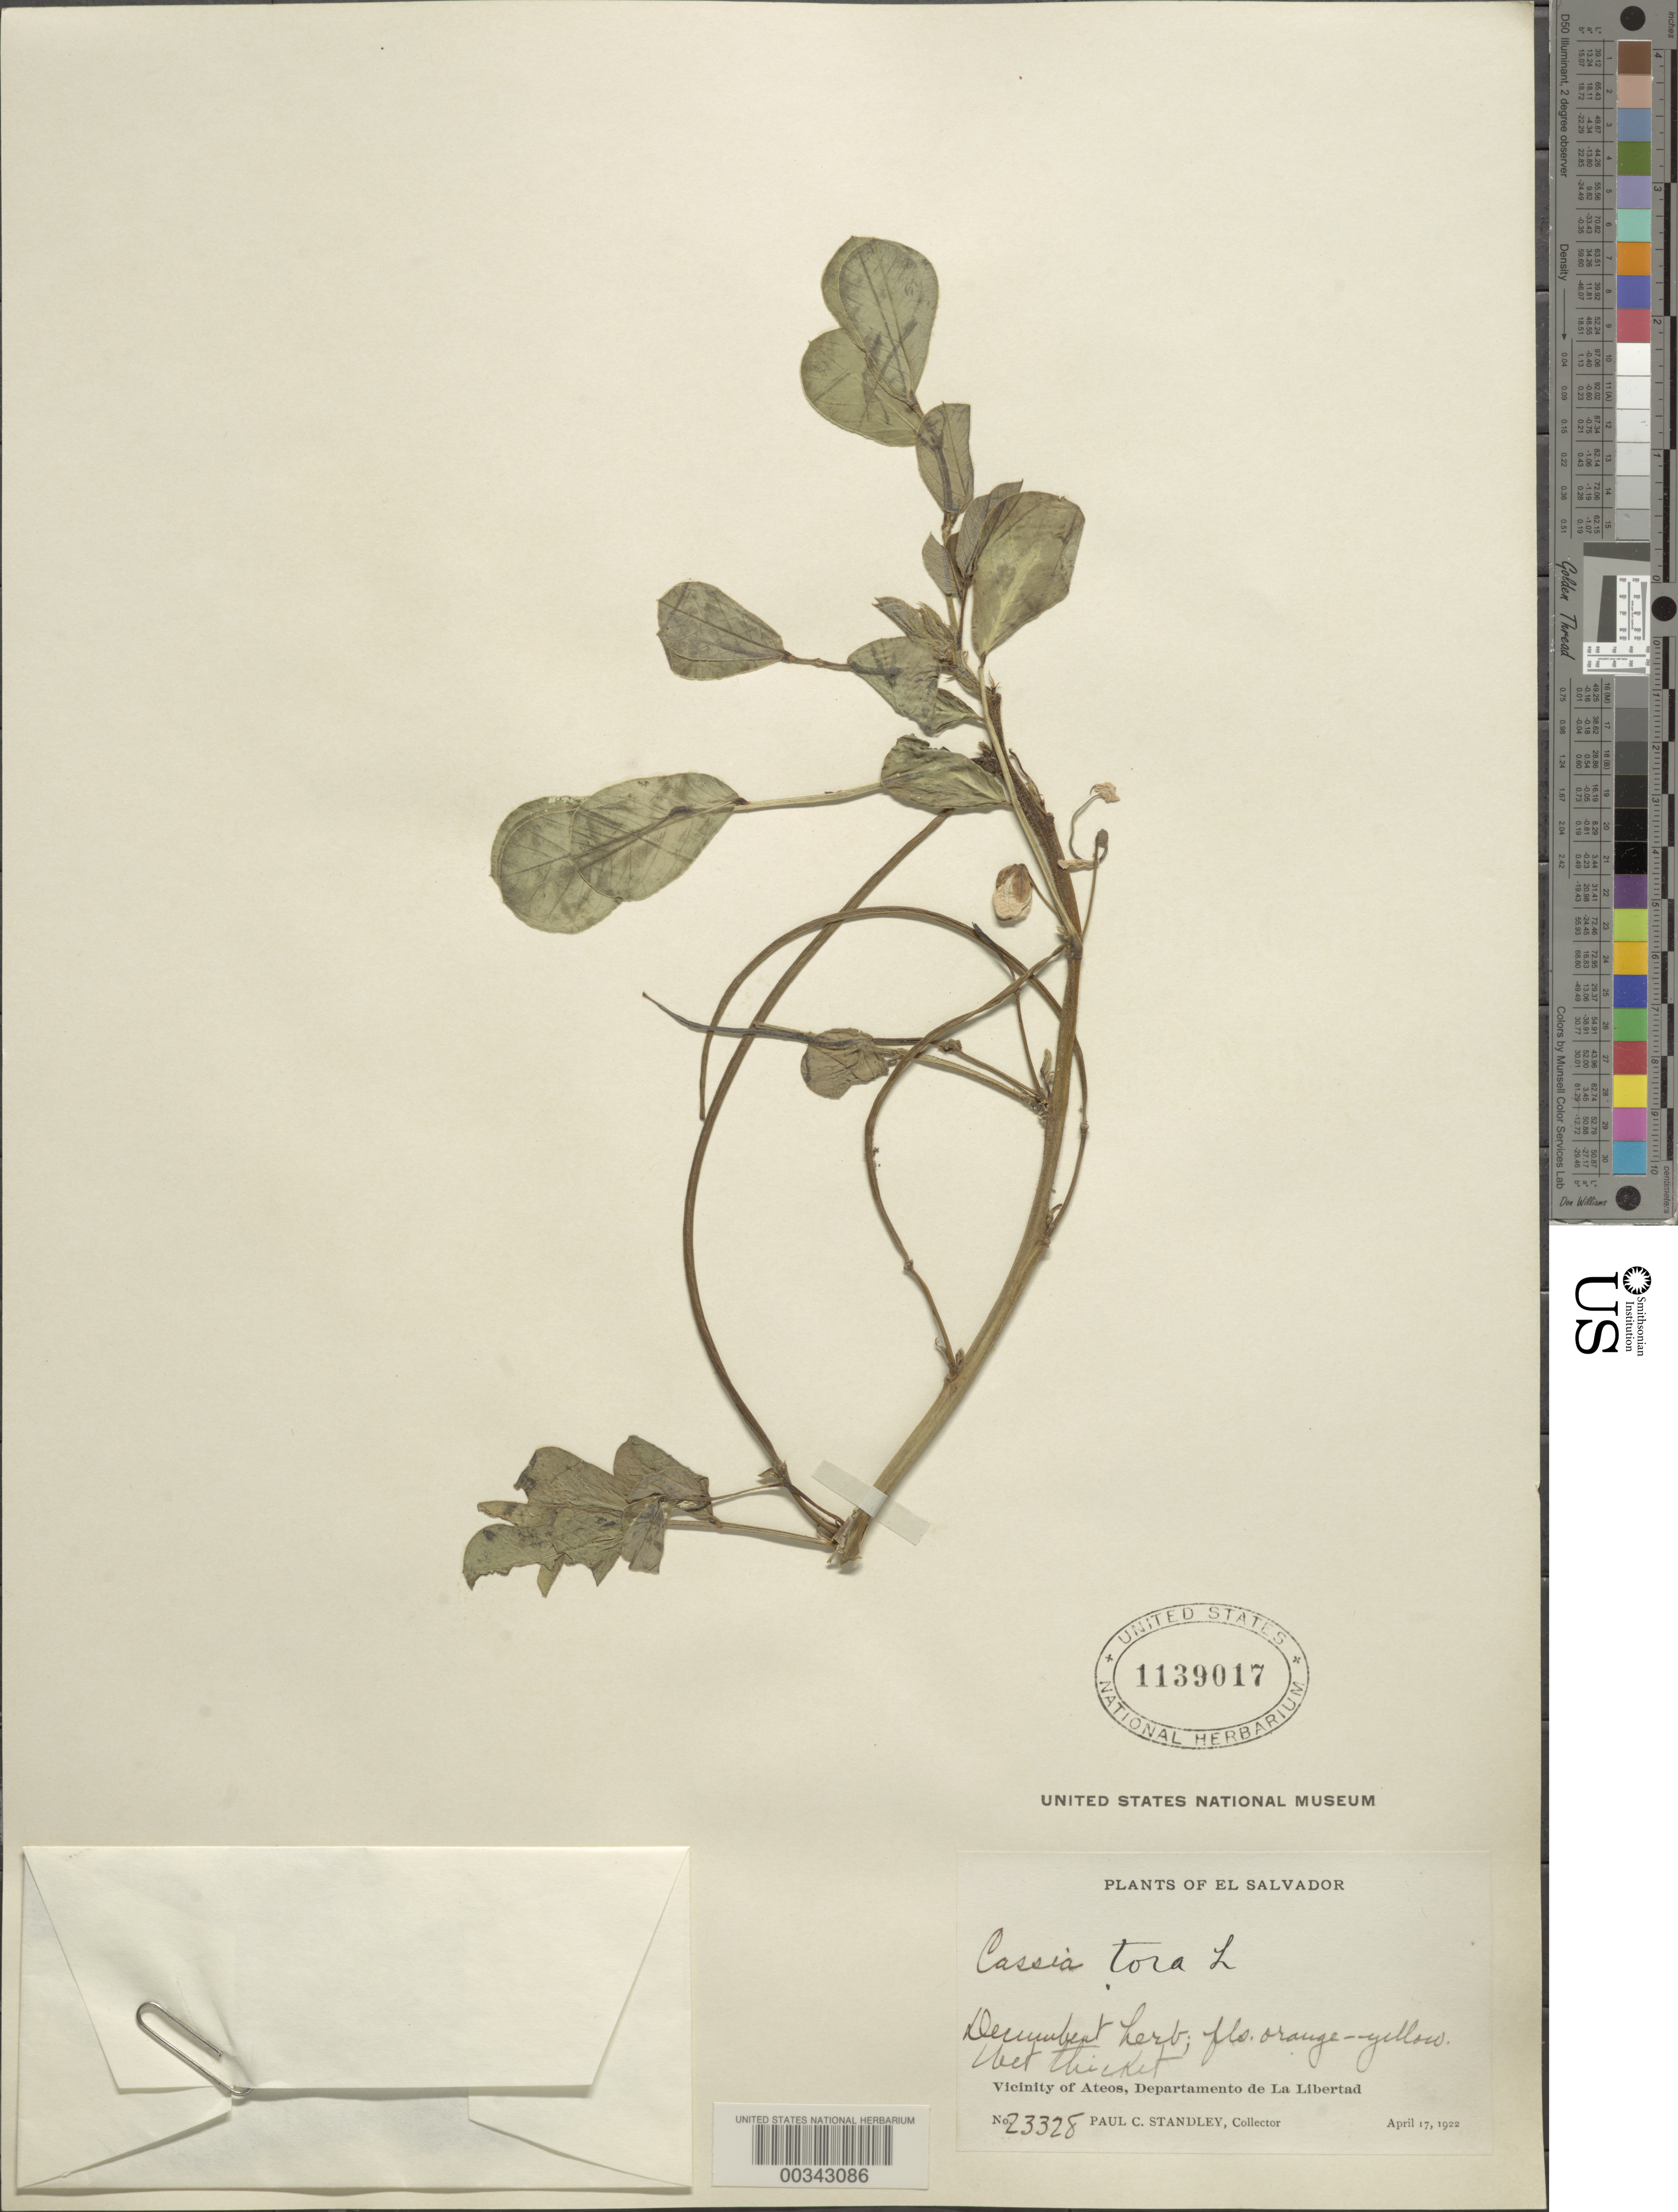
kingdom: Plantae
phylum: Tracheophyta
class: Magnoliopsida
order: Fabales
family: Fabaceae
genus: Senna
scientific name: Senna obtusifolia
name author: (L.) H.S. Irwin & Barneby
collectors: P. C. Standley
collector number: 23328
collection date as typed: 17 Apr 1922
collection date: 1922-04-17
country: El Salvador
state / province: La Libertad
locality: Vicinity of ateos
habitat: Wet thicket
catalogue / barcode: US 1139017